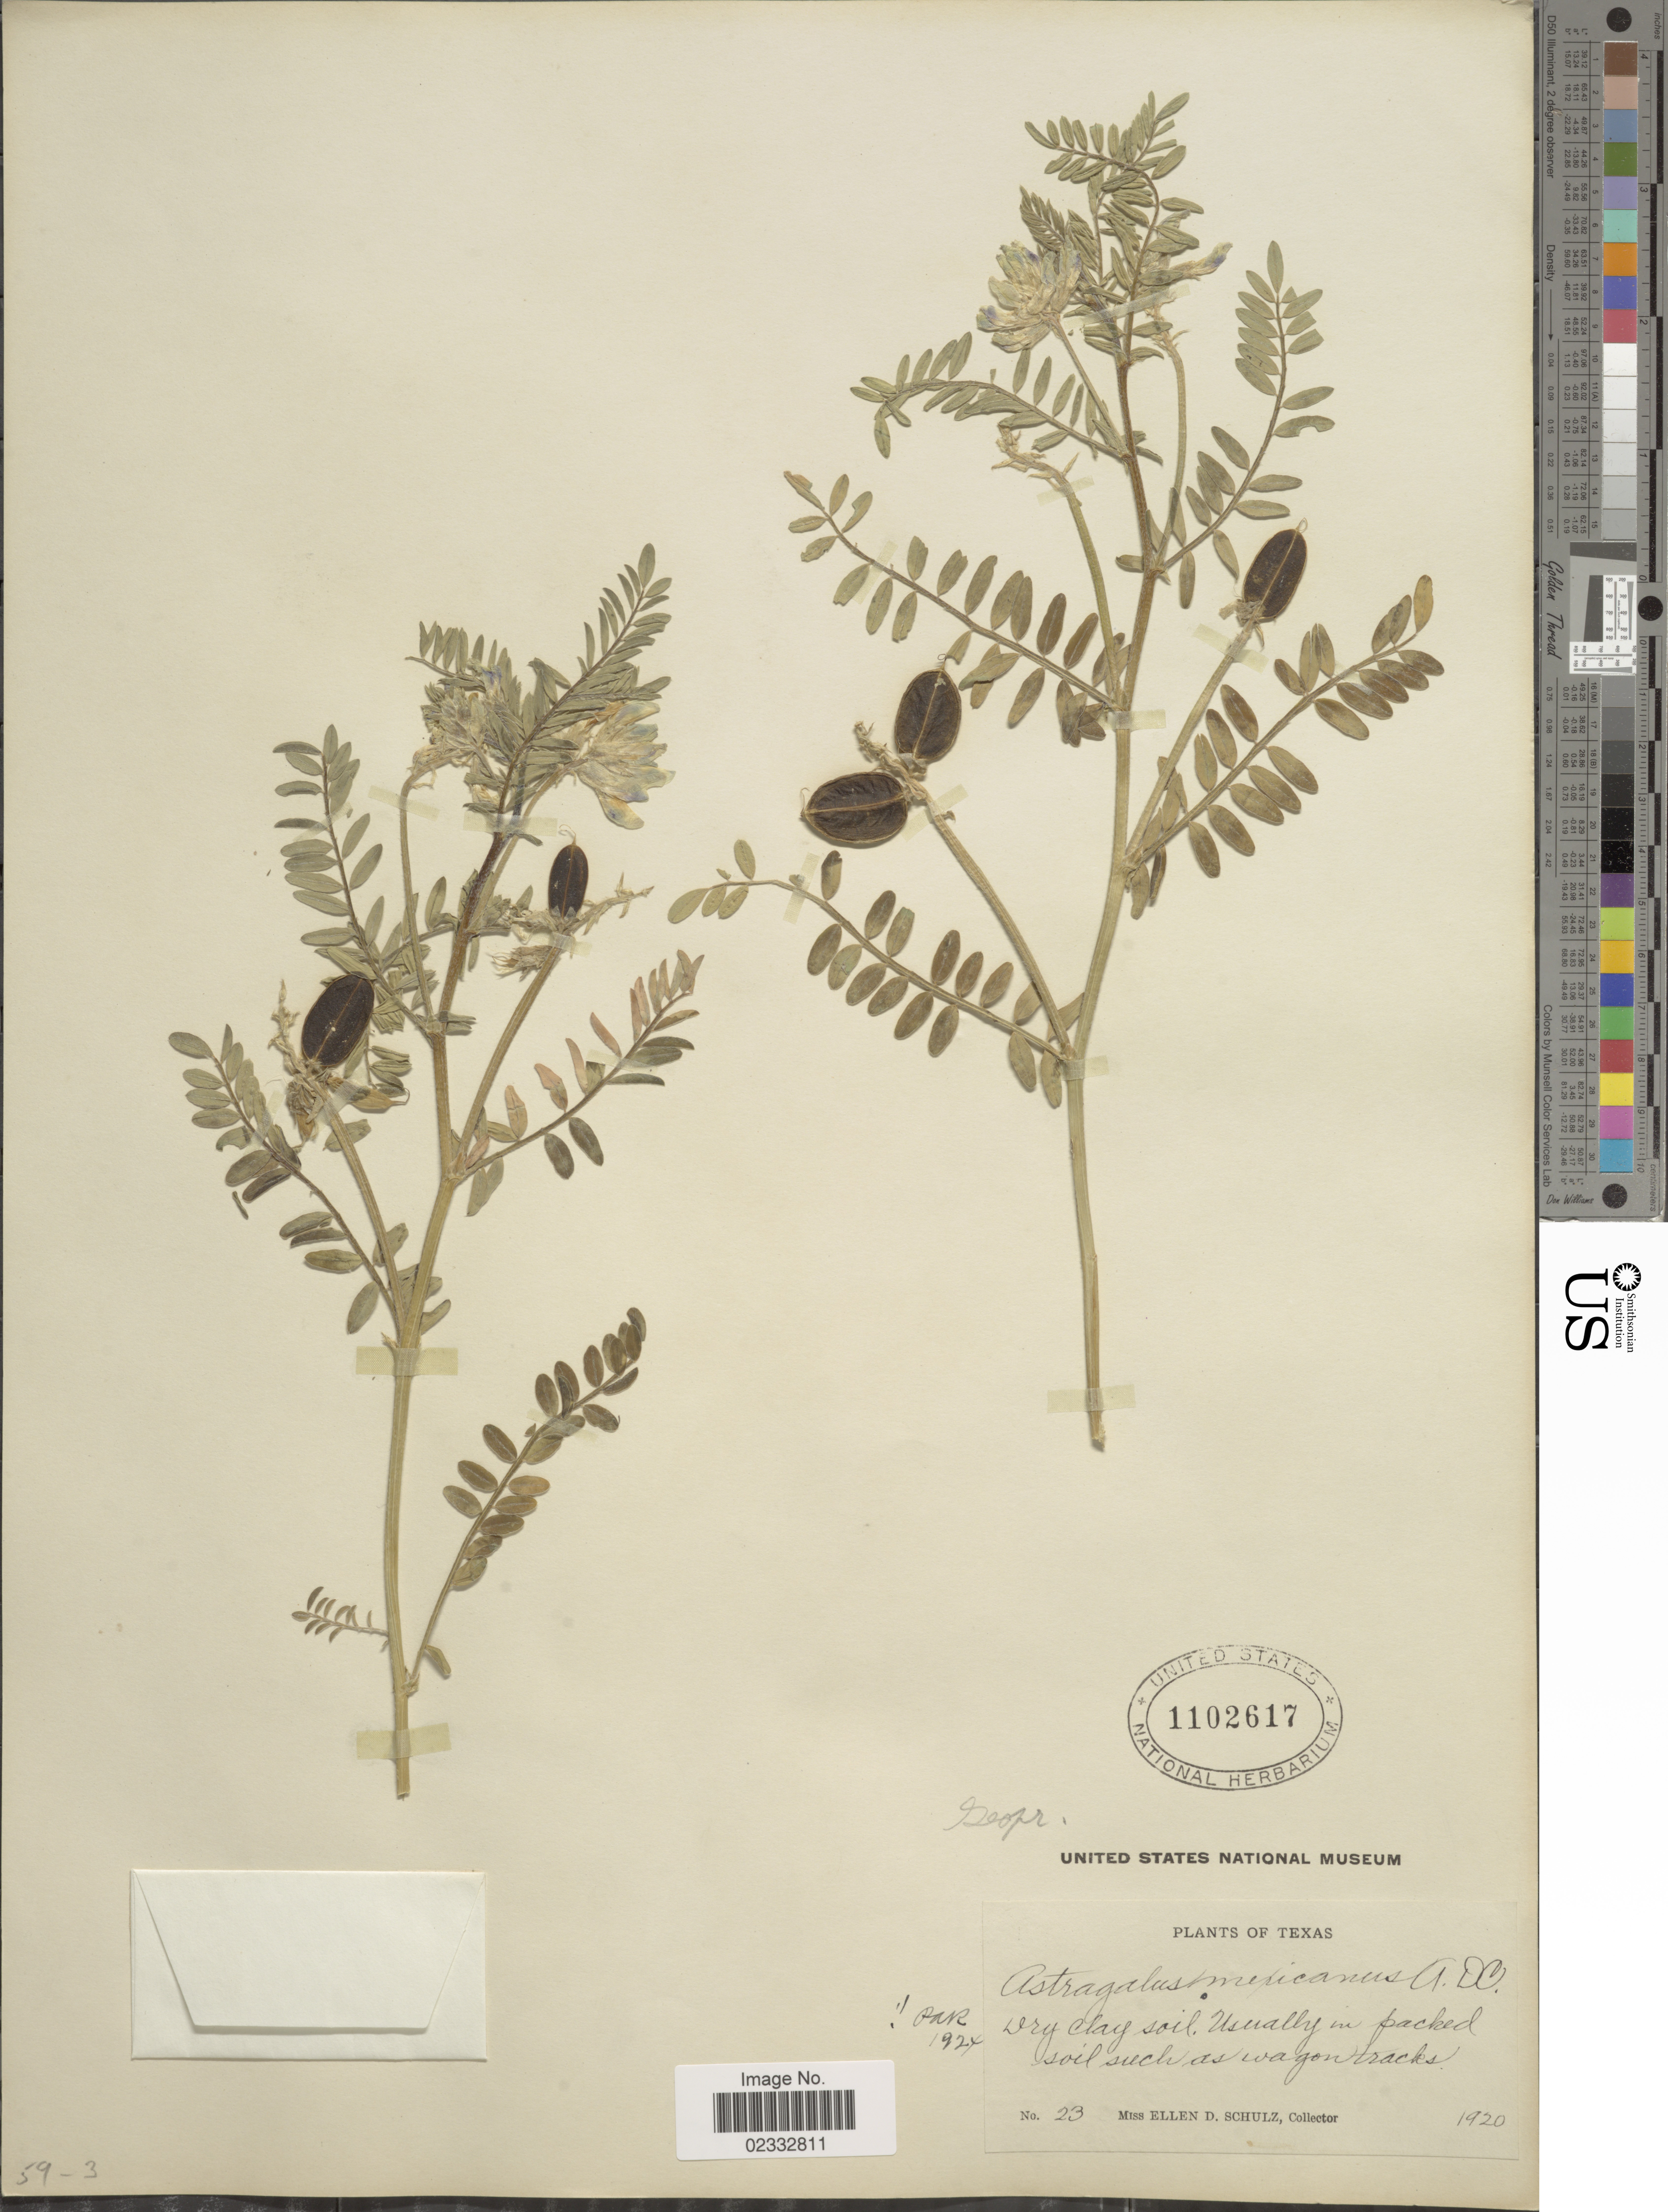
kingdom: Plantae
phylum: Tracheophyta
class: Magnoliopsida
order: Fabales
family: Fabaceae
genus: Astragalus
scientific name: Astragalus mexicanus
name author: A. DC.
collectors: E. D. Schulz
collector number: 23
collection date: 1920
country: United States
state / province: Texas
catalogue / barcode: US 1102617